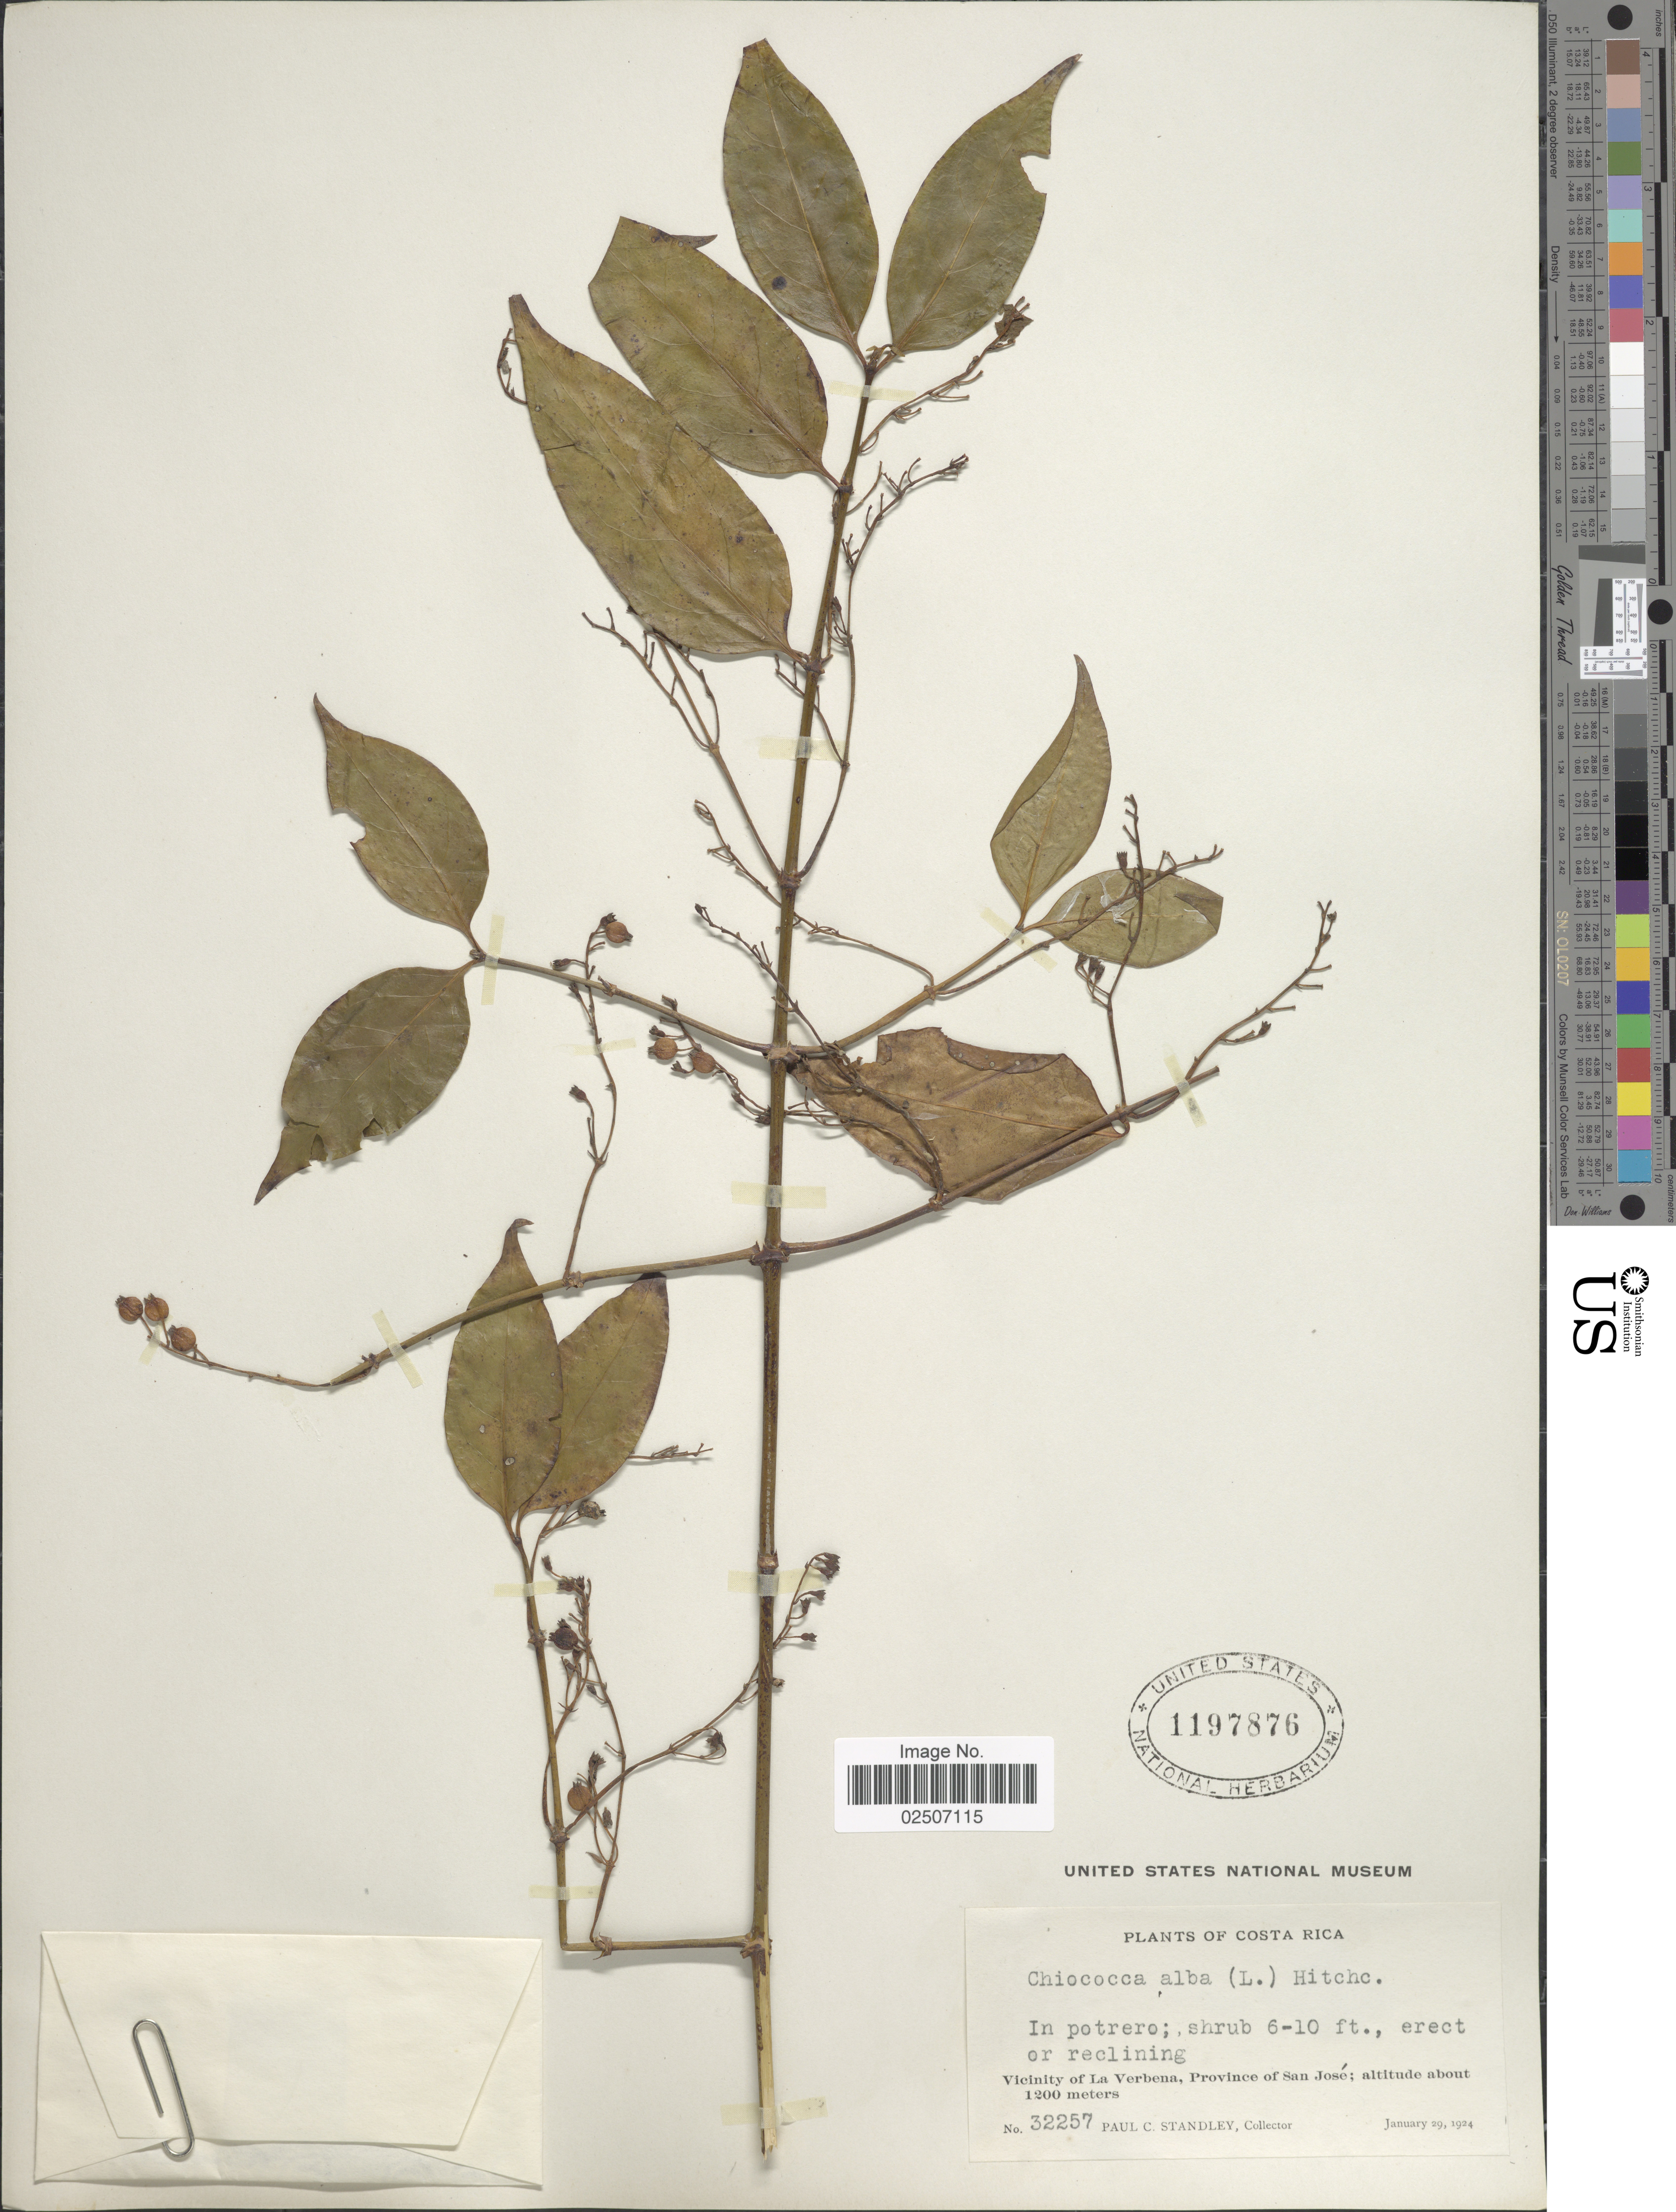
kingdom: Plantae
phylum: Tracheophyta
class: Magnoliopsida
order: Gentianales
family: Rubiaceae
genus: Chiococca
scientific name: Chiococca alba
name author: (L.) Hitchc.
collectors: P. C. Standley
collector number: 32257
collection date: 1924-01-29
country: Costa Rica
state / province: San José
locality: Vicinity of La Verbena, Province of San Jose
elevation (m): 1200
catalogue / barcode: US 1197876